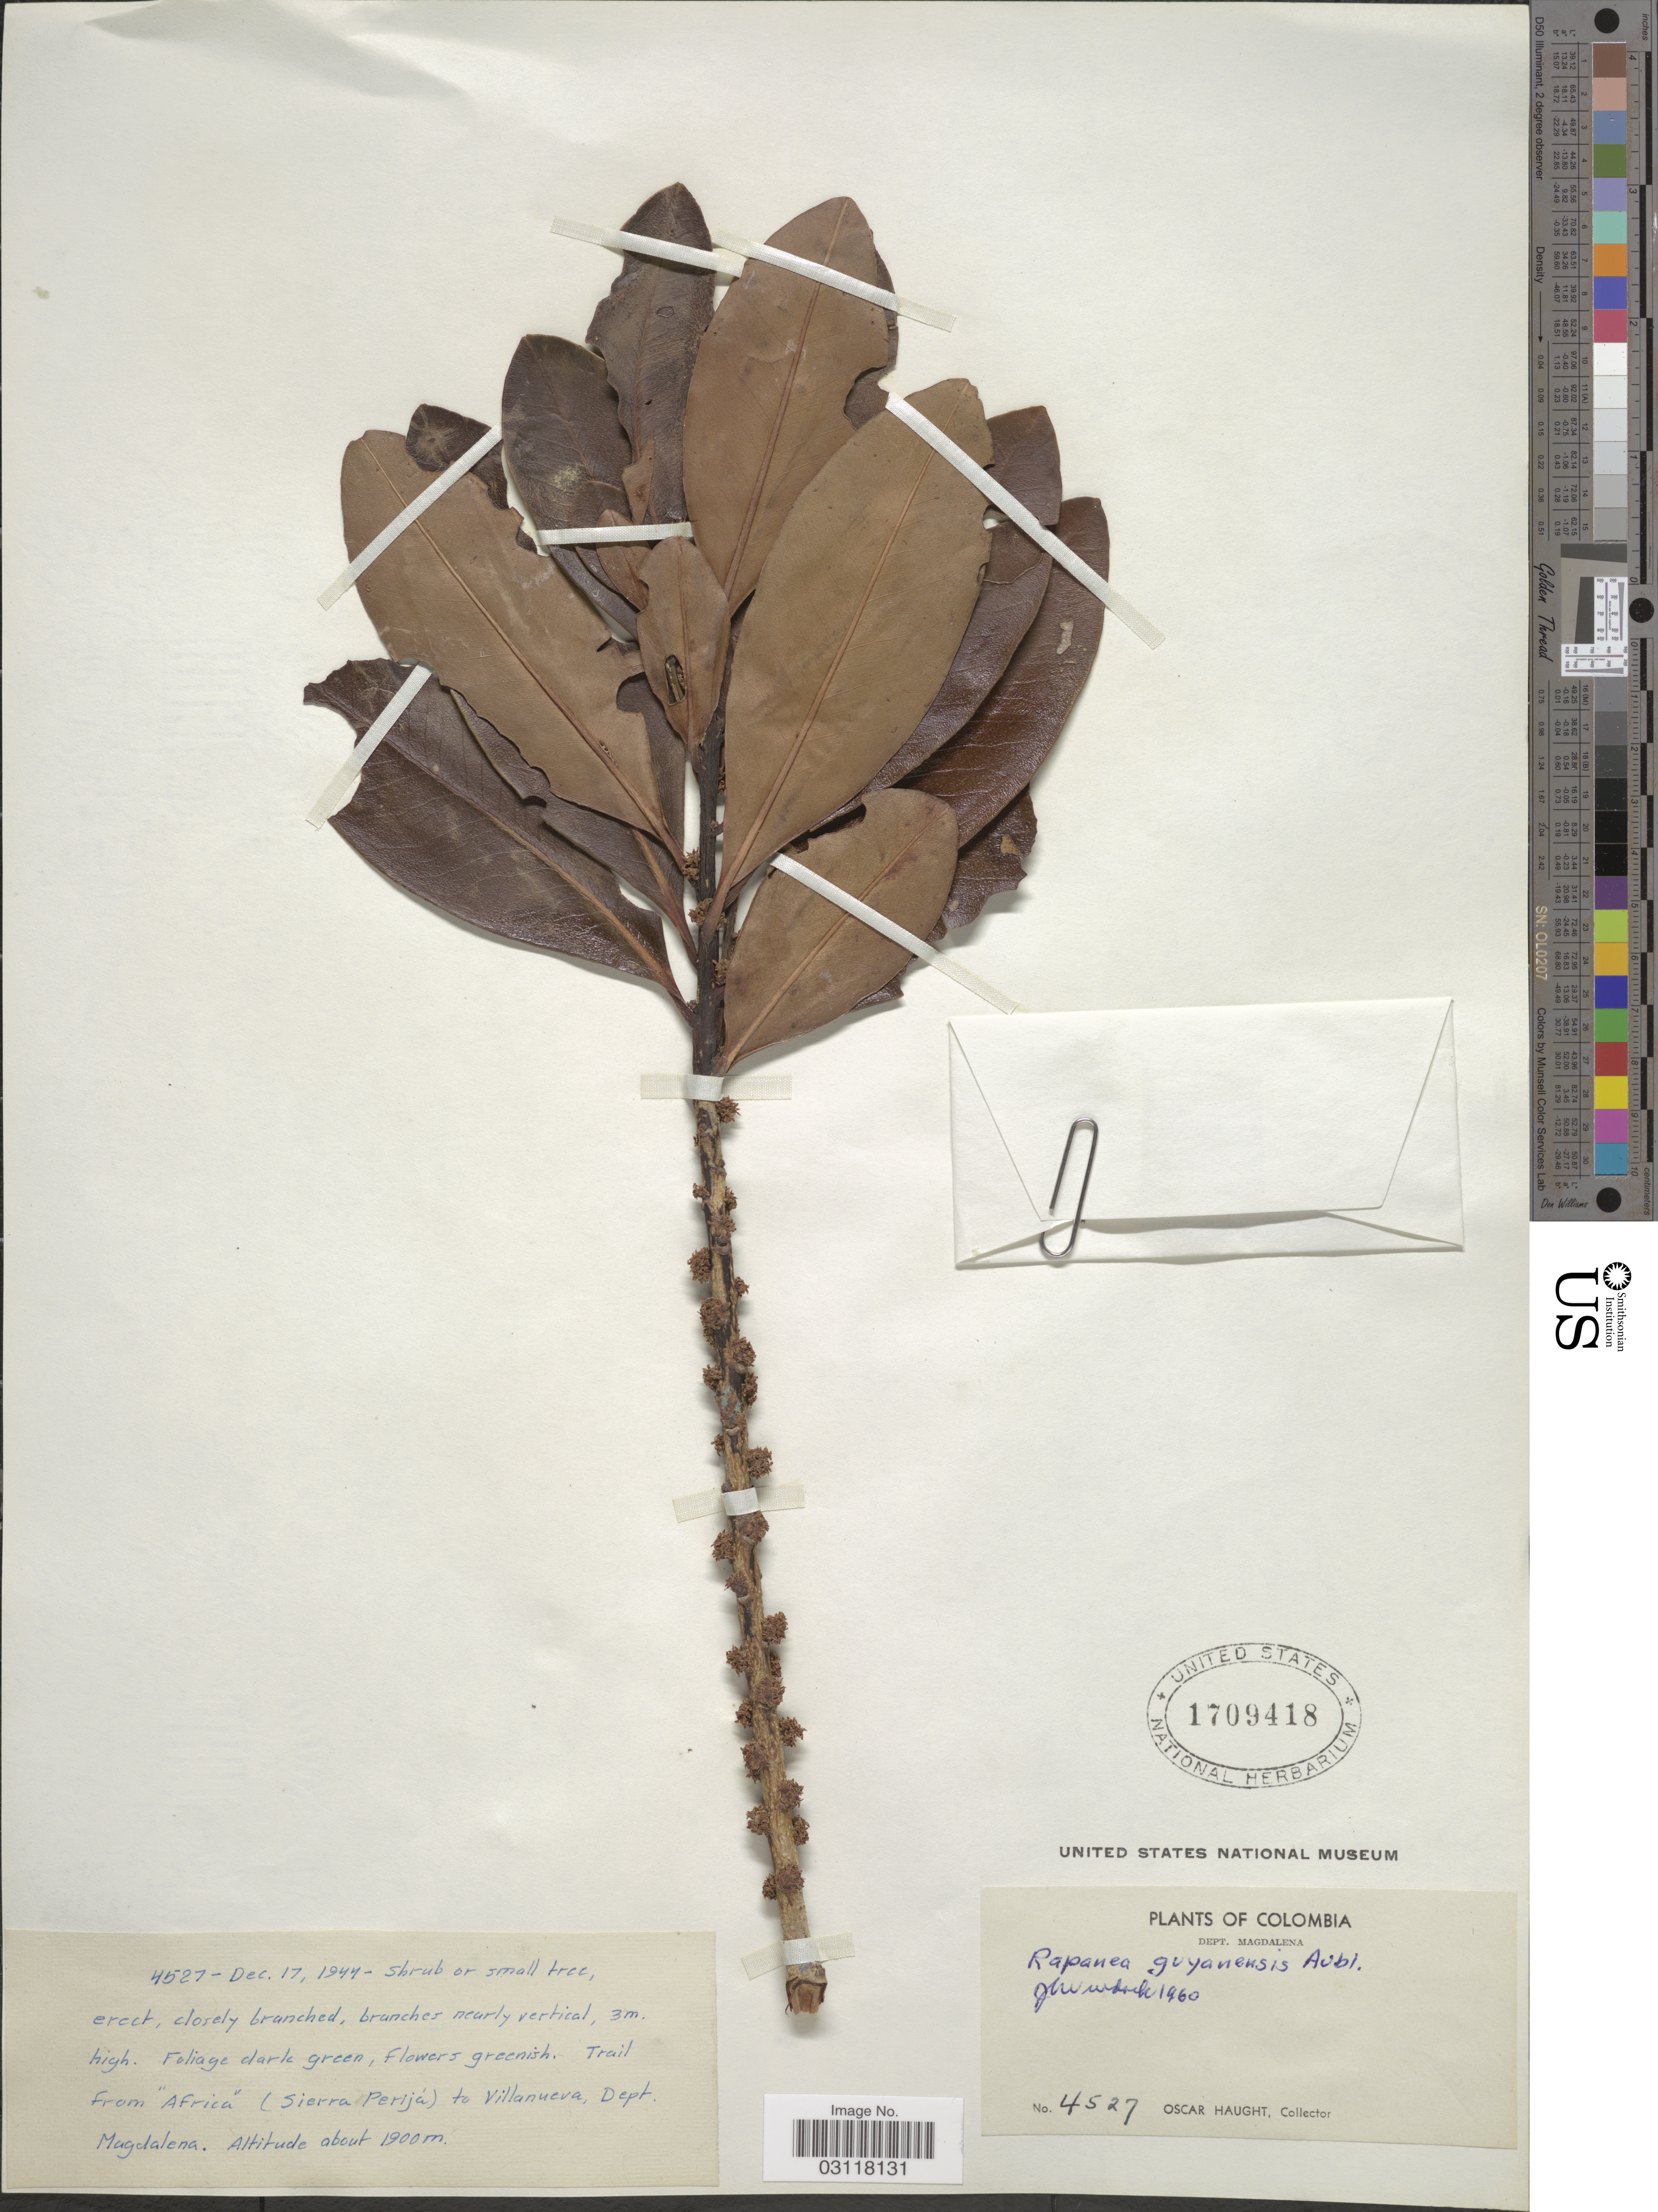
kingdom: Plantae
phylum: Tracheophyta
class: Magnoliopsida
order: Ericales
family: Primulaceae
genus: Rapanea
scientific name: Rapanea guianensis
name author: Aubl.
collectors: O. L. Haught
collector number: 4527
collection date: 1944-12-17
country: Colombia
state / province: Magdalena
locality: Trail from "Africa" (Sierra Perijá) to Villanueva, Dept. Magdalena.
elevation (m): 1900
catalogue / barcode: US 1709418